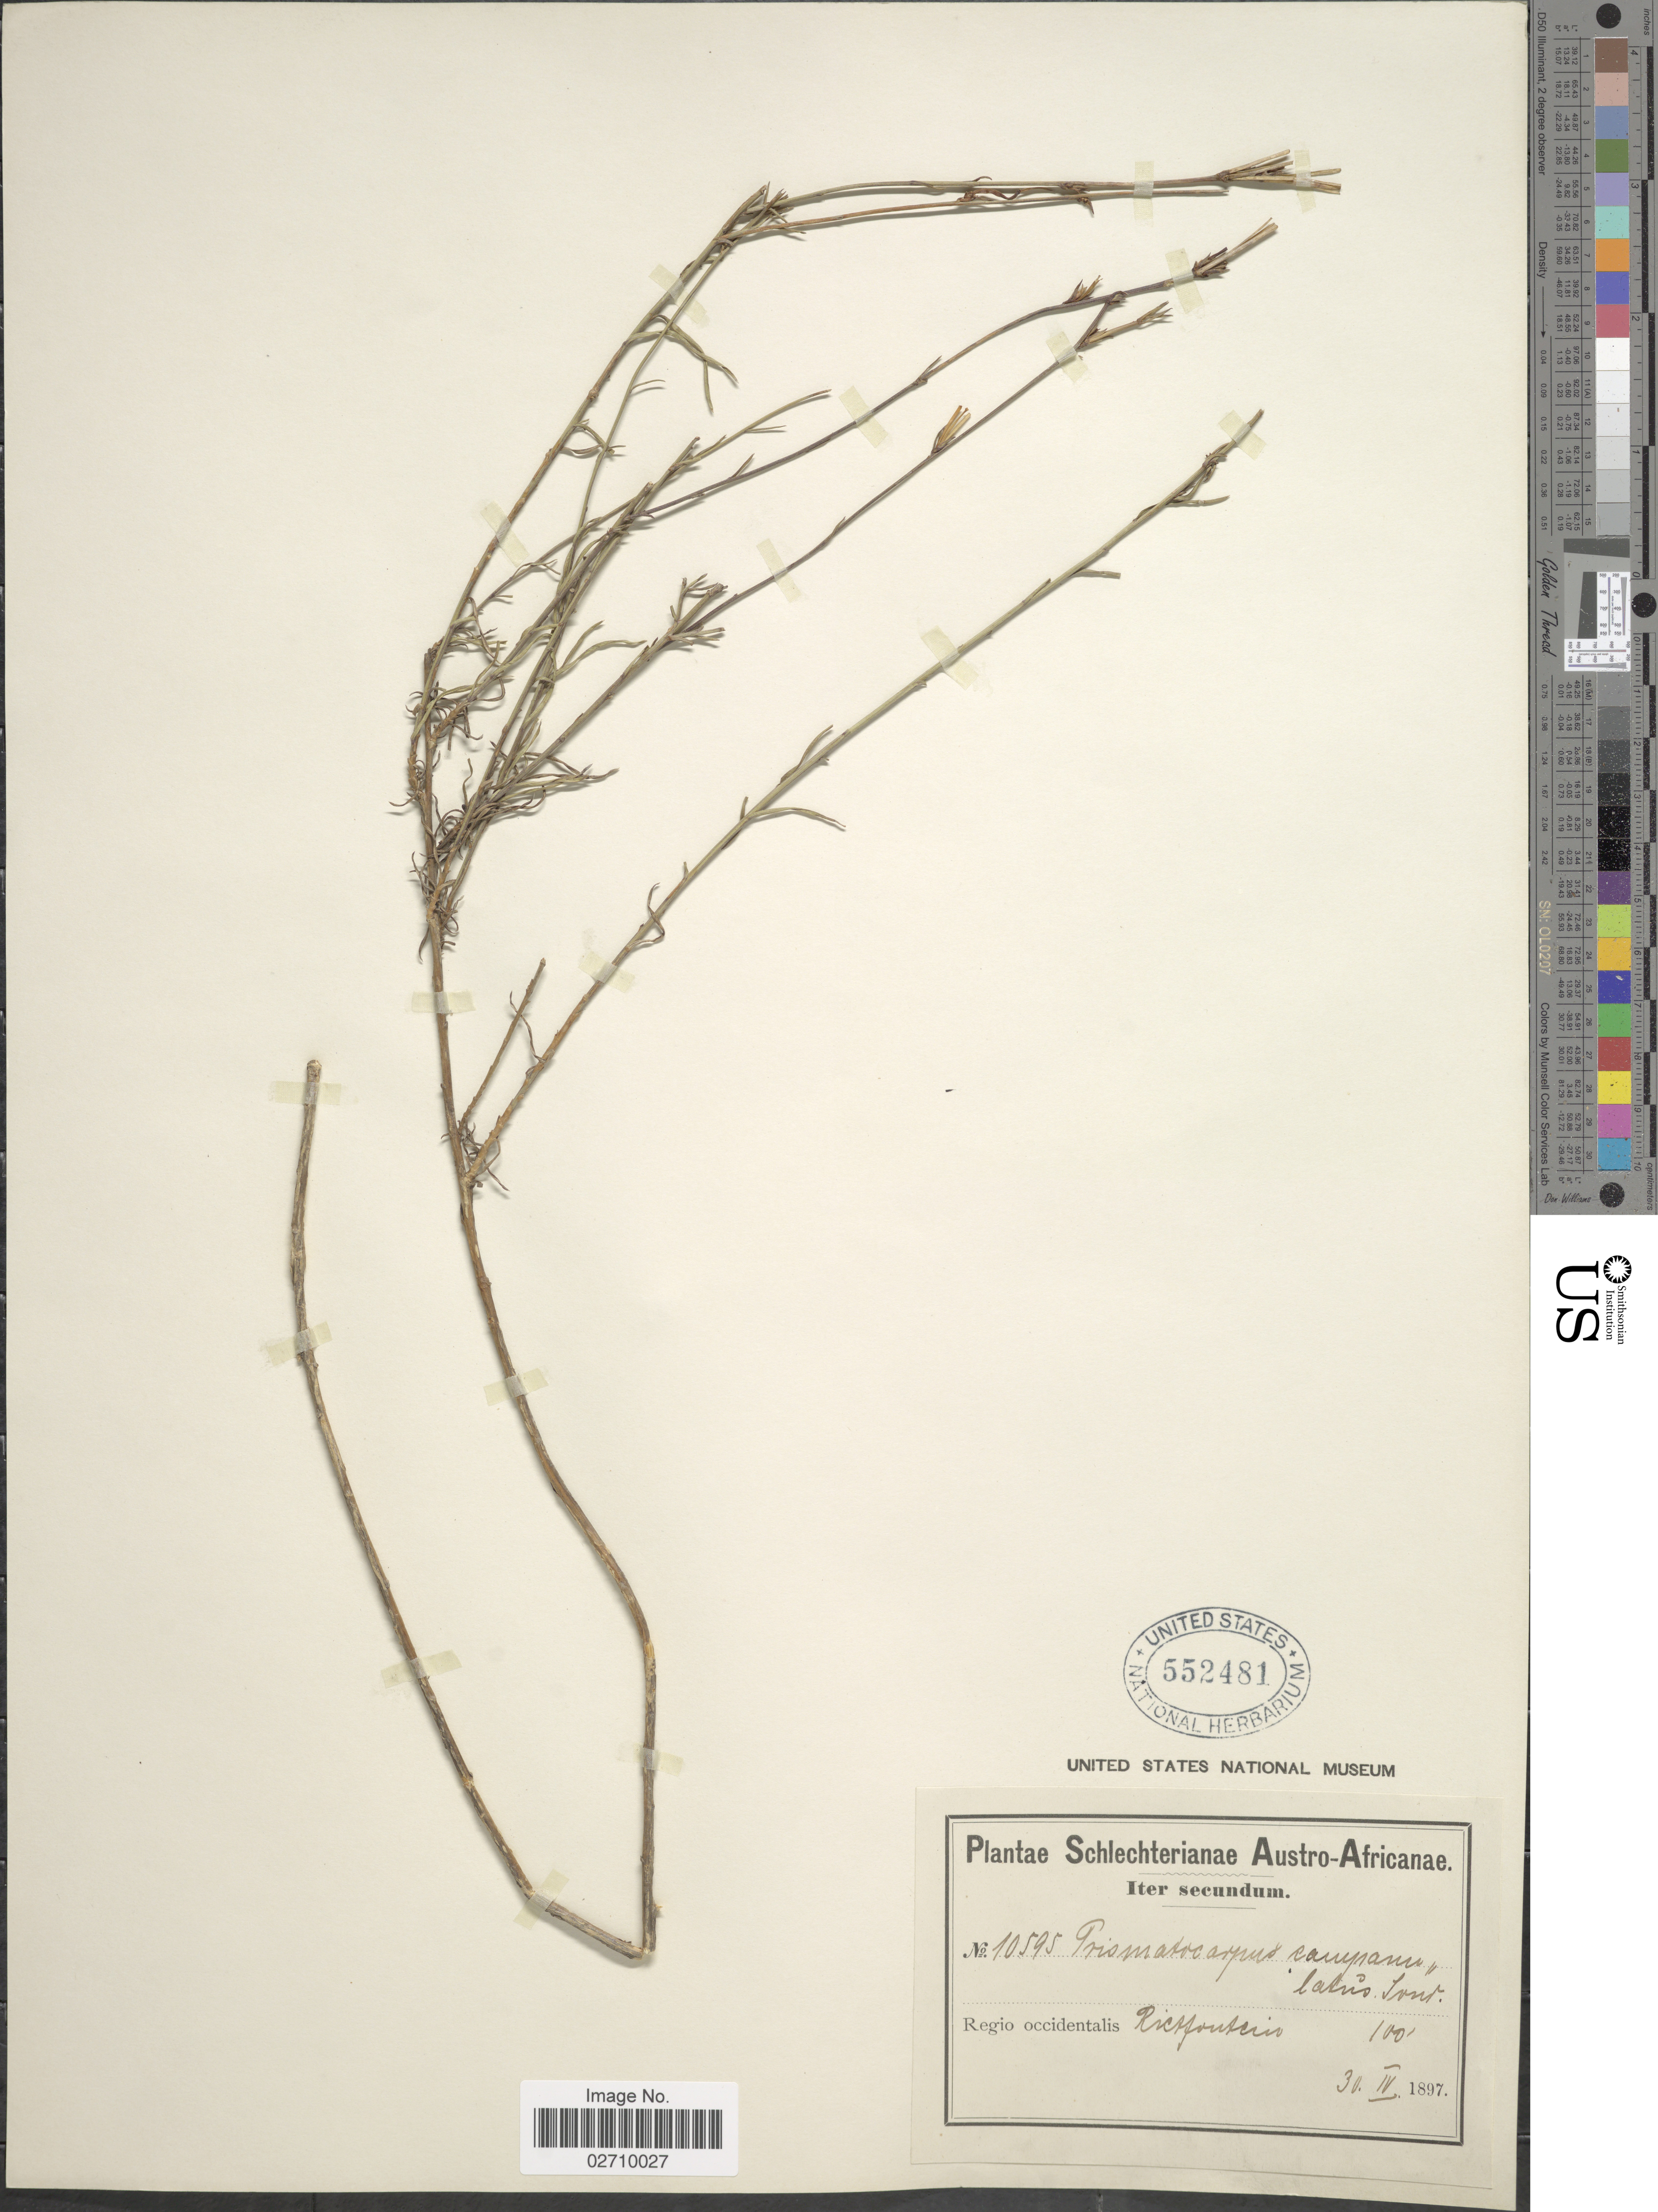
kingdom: Plantae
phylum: Tracheophyta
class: Magnoliopsida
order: Asterales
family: Campanulaceae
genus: Prismatocarpus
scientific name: Prismatocarpus campanuloides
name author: (L.) Sond.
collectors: Schlechter, --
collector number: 10595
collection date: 1897-04-30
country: South Africa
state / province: Northern Cape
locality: Austro-Africanae. Regio occidentalis. Rietfontein.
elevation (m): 30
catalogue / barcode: US 552481